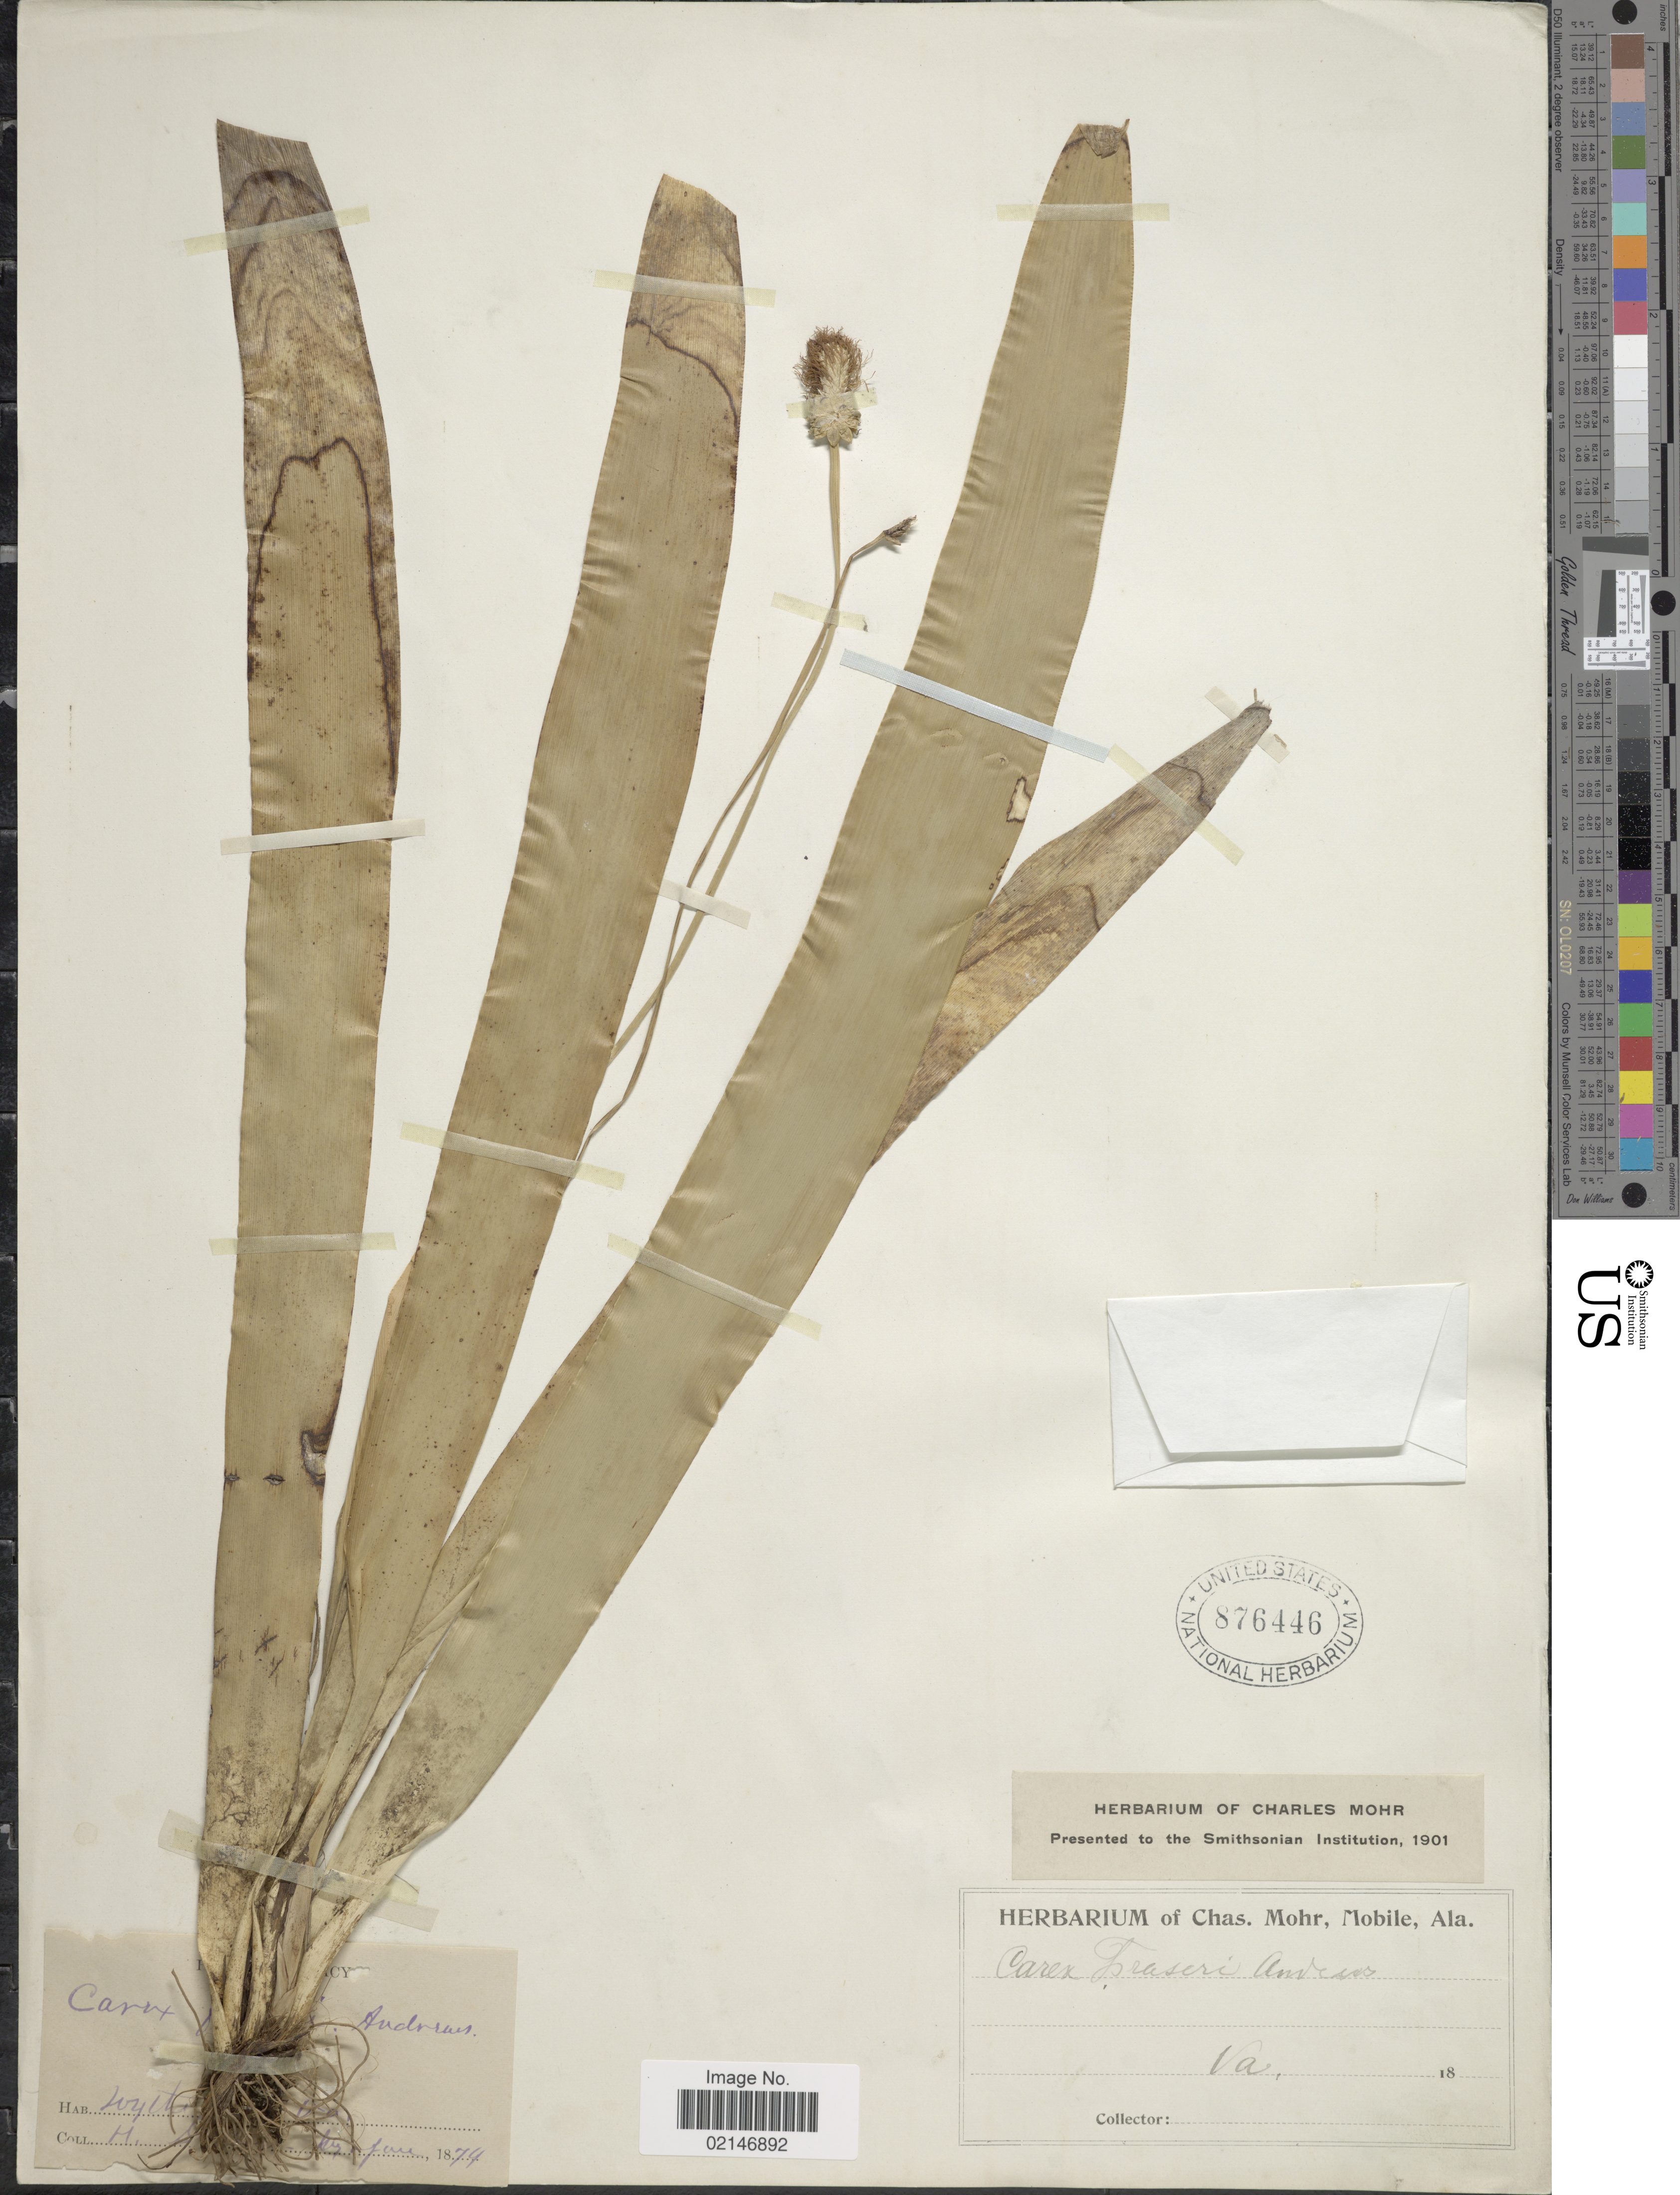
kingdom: Plantae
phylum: Tracheophyta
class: Liliopsida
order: Poales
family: Cyperaceae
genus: Carex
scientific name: Carex fraseriana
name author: Ker Gawl.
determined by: Strong, Mark T., (BOT), Smithsonian Institution - National Museum of Natural History (UNITED STATES)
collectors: ex herb. Charles Mohr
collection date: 1874-06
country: United States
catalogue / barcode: US 876446